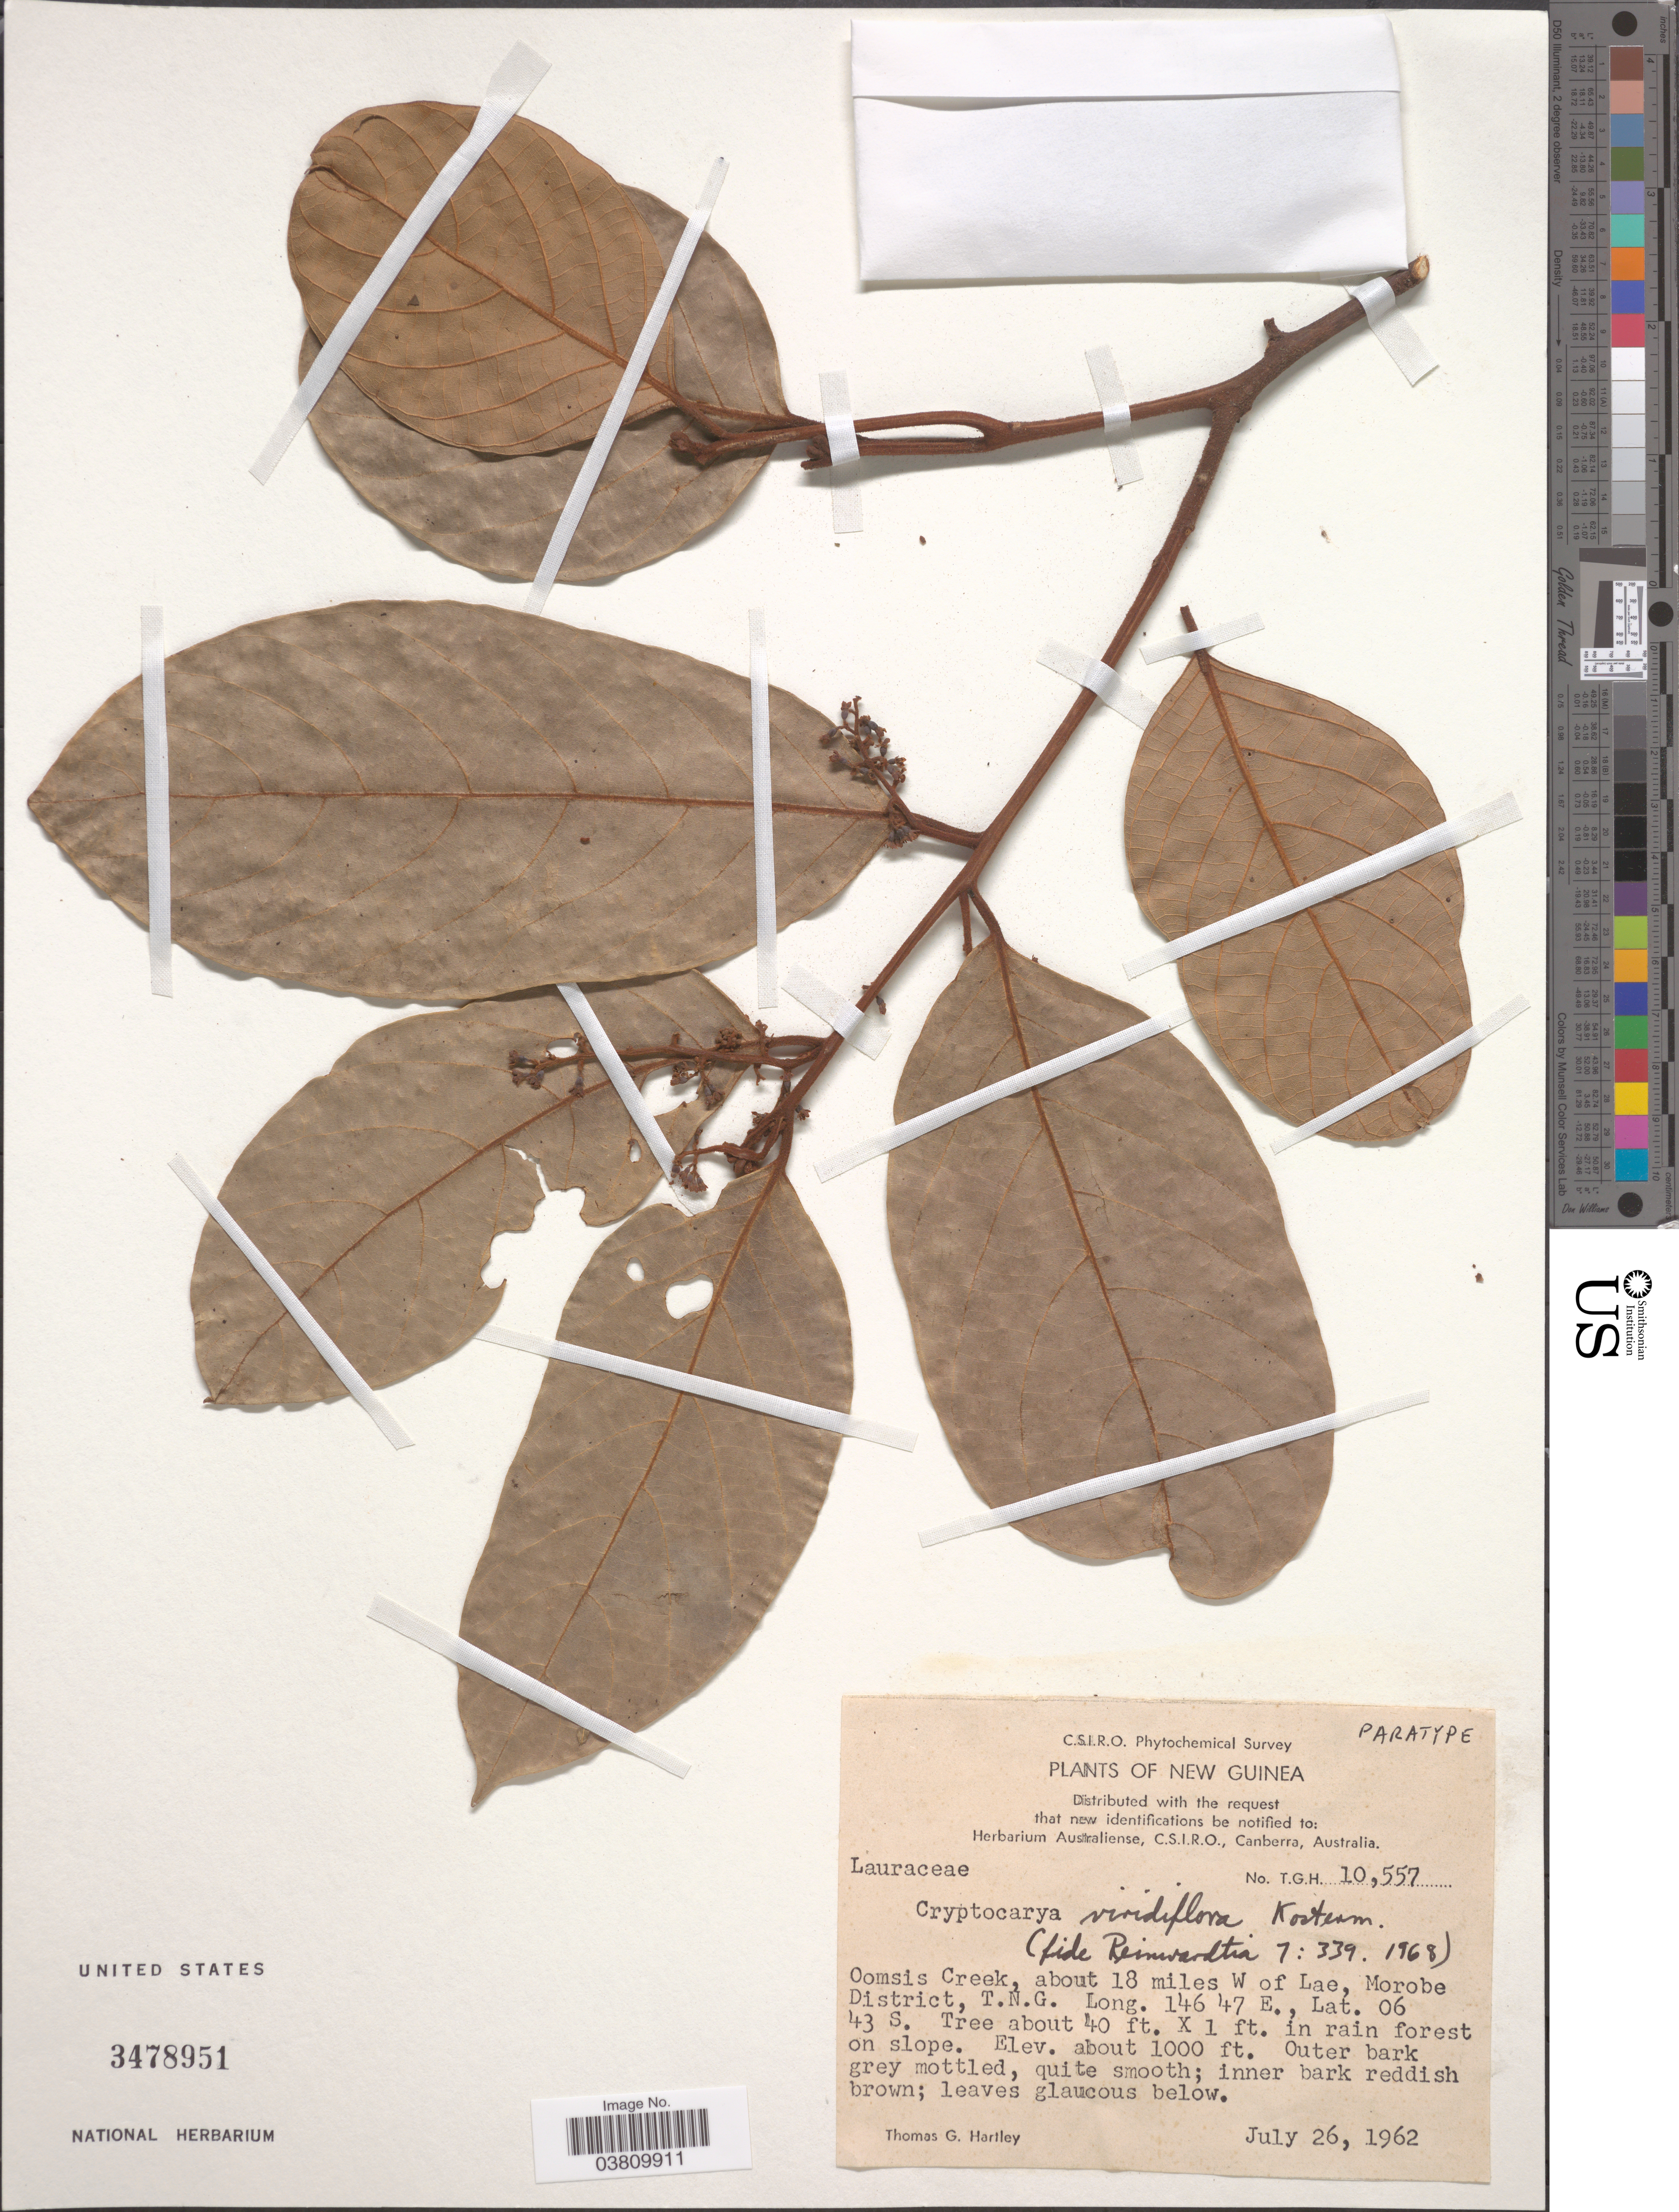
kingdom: Plantae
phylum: Tracheophyta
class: Magnoliopsida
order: Laurales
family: Lauraceae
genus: Cryptocarya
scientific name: Cryptocarya viridiflora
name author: Kosterm.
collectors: T. G. Hartley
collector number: TGH 10557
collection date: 1962-07-26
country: Papua New Guinea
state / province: Morobe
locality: New Guinea. Oomsis Creek, about 18 miles W of Lae, Morobe District, T.N.G.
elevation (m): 305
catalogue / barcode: US 3478951